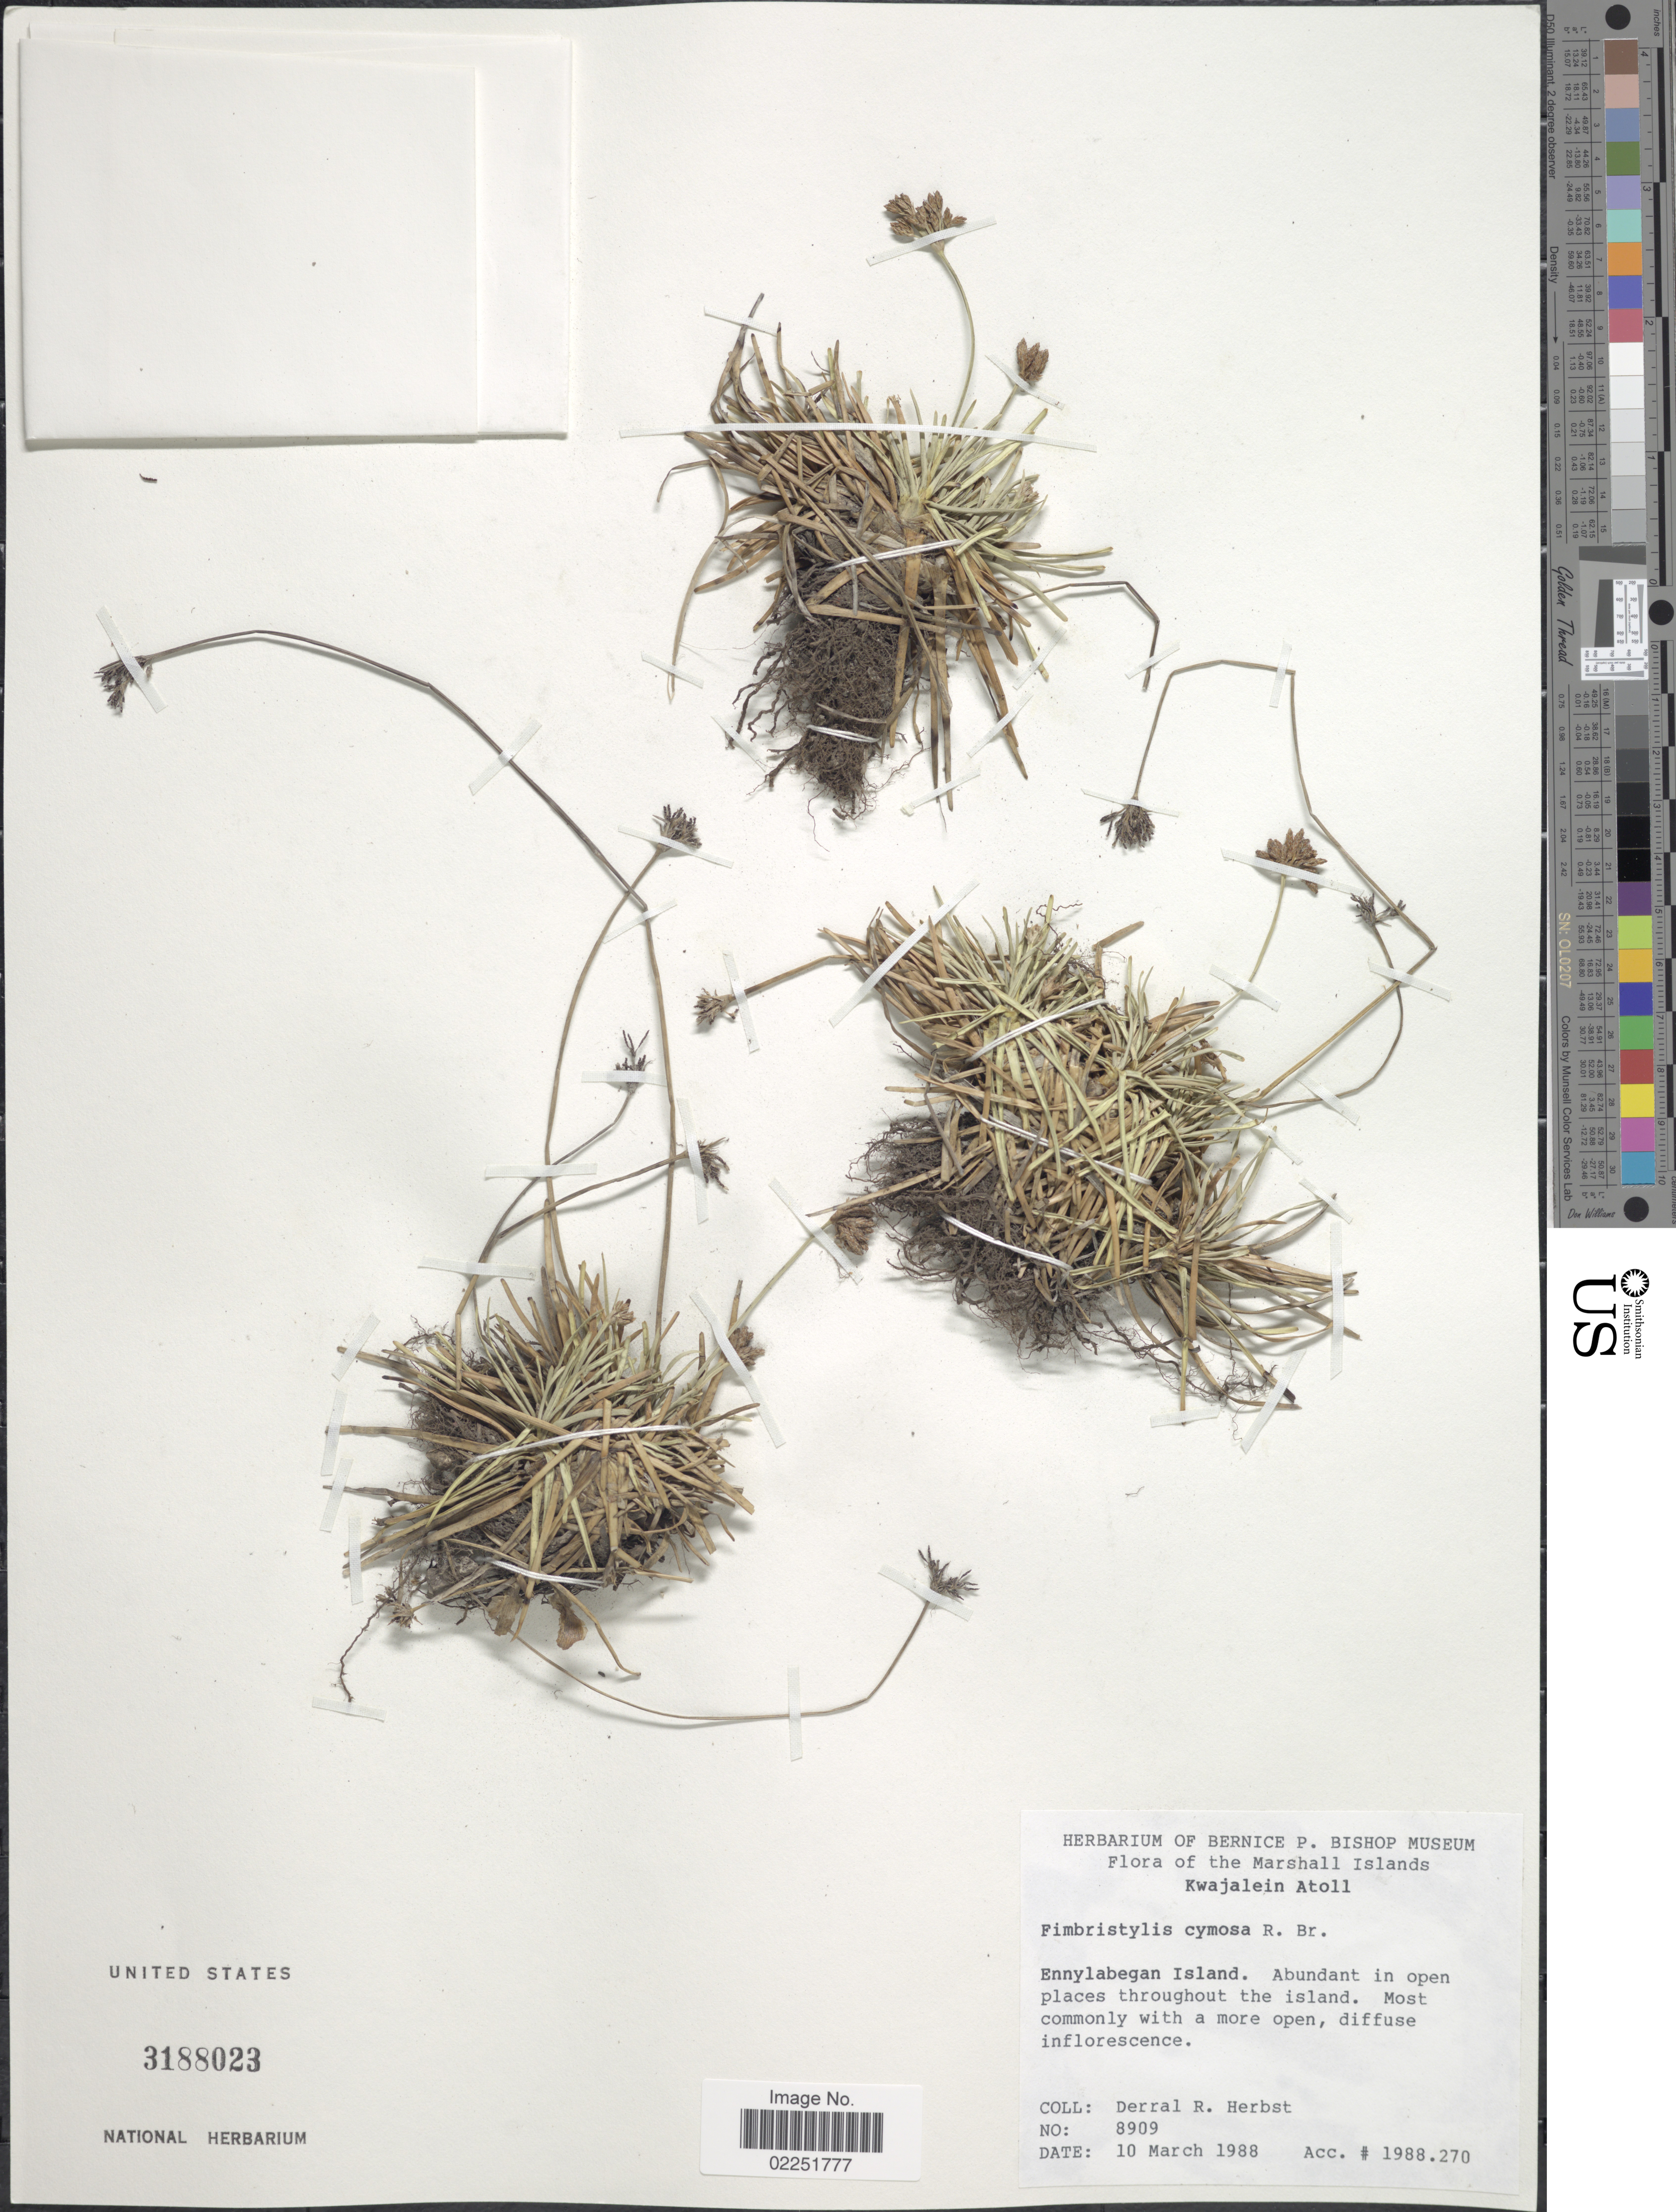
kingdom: Plantae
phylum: Tracheophyta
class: Liliopsida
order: Poales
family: Cyperaceae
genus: Fimbristylis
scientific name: Fimbristylis cymosa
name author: R. Br.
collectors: D. R. Herbst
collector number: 8909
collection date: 1988-03-10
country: Marshall Islands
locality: Kwajalein Atoll. Ennylabegan Island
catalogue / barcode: US 3188023